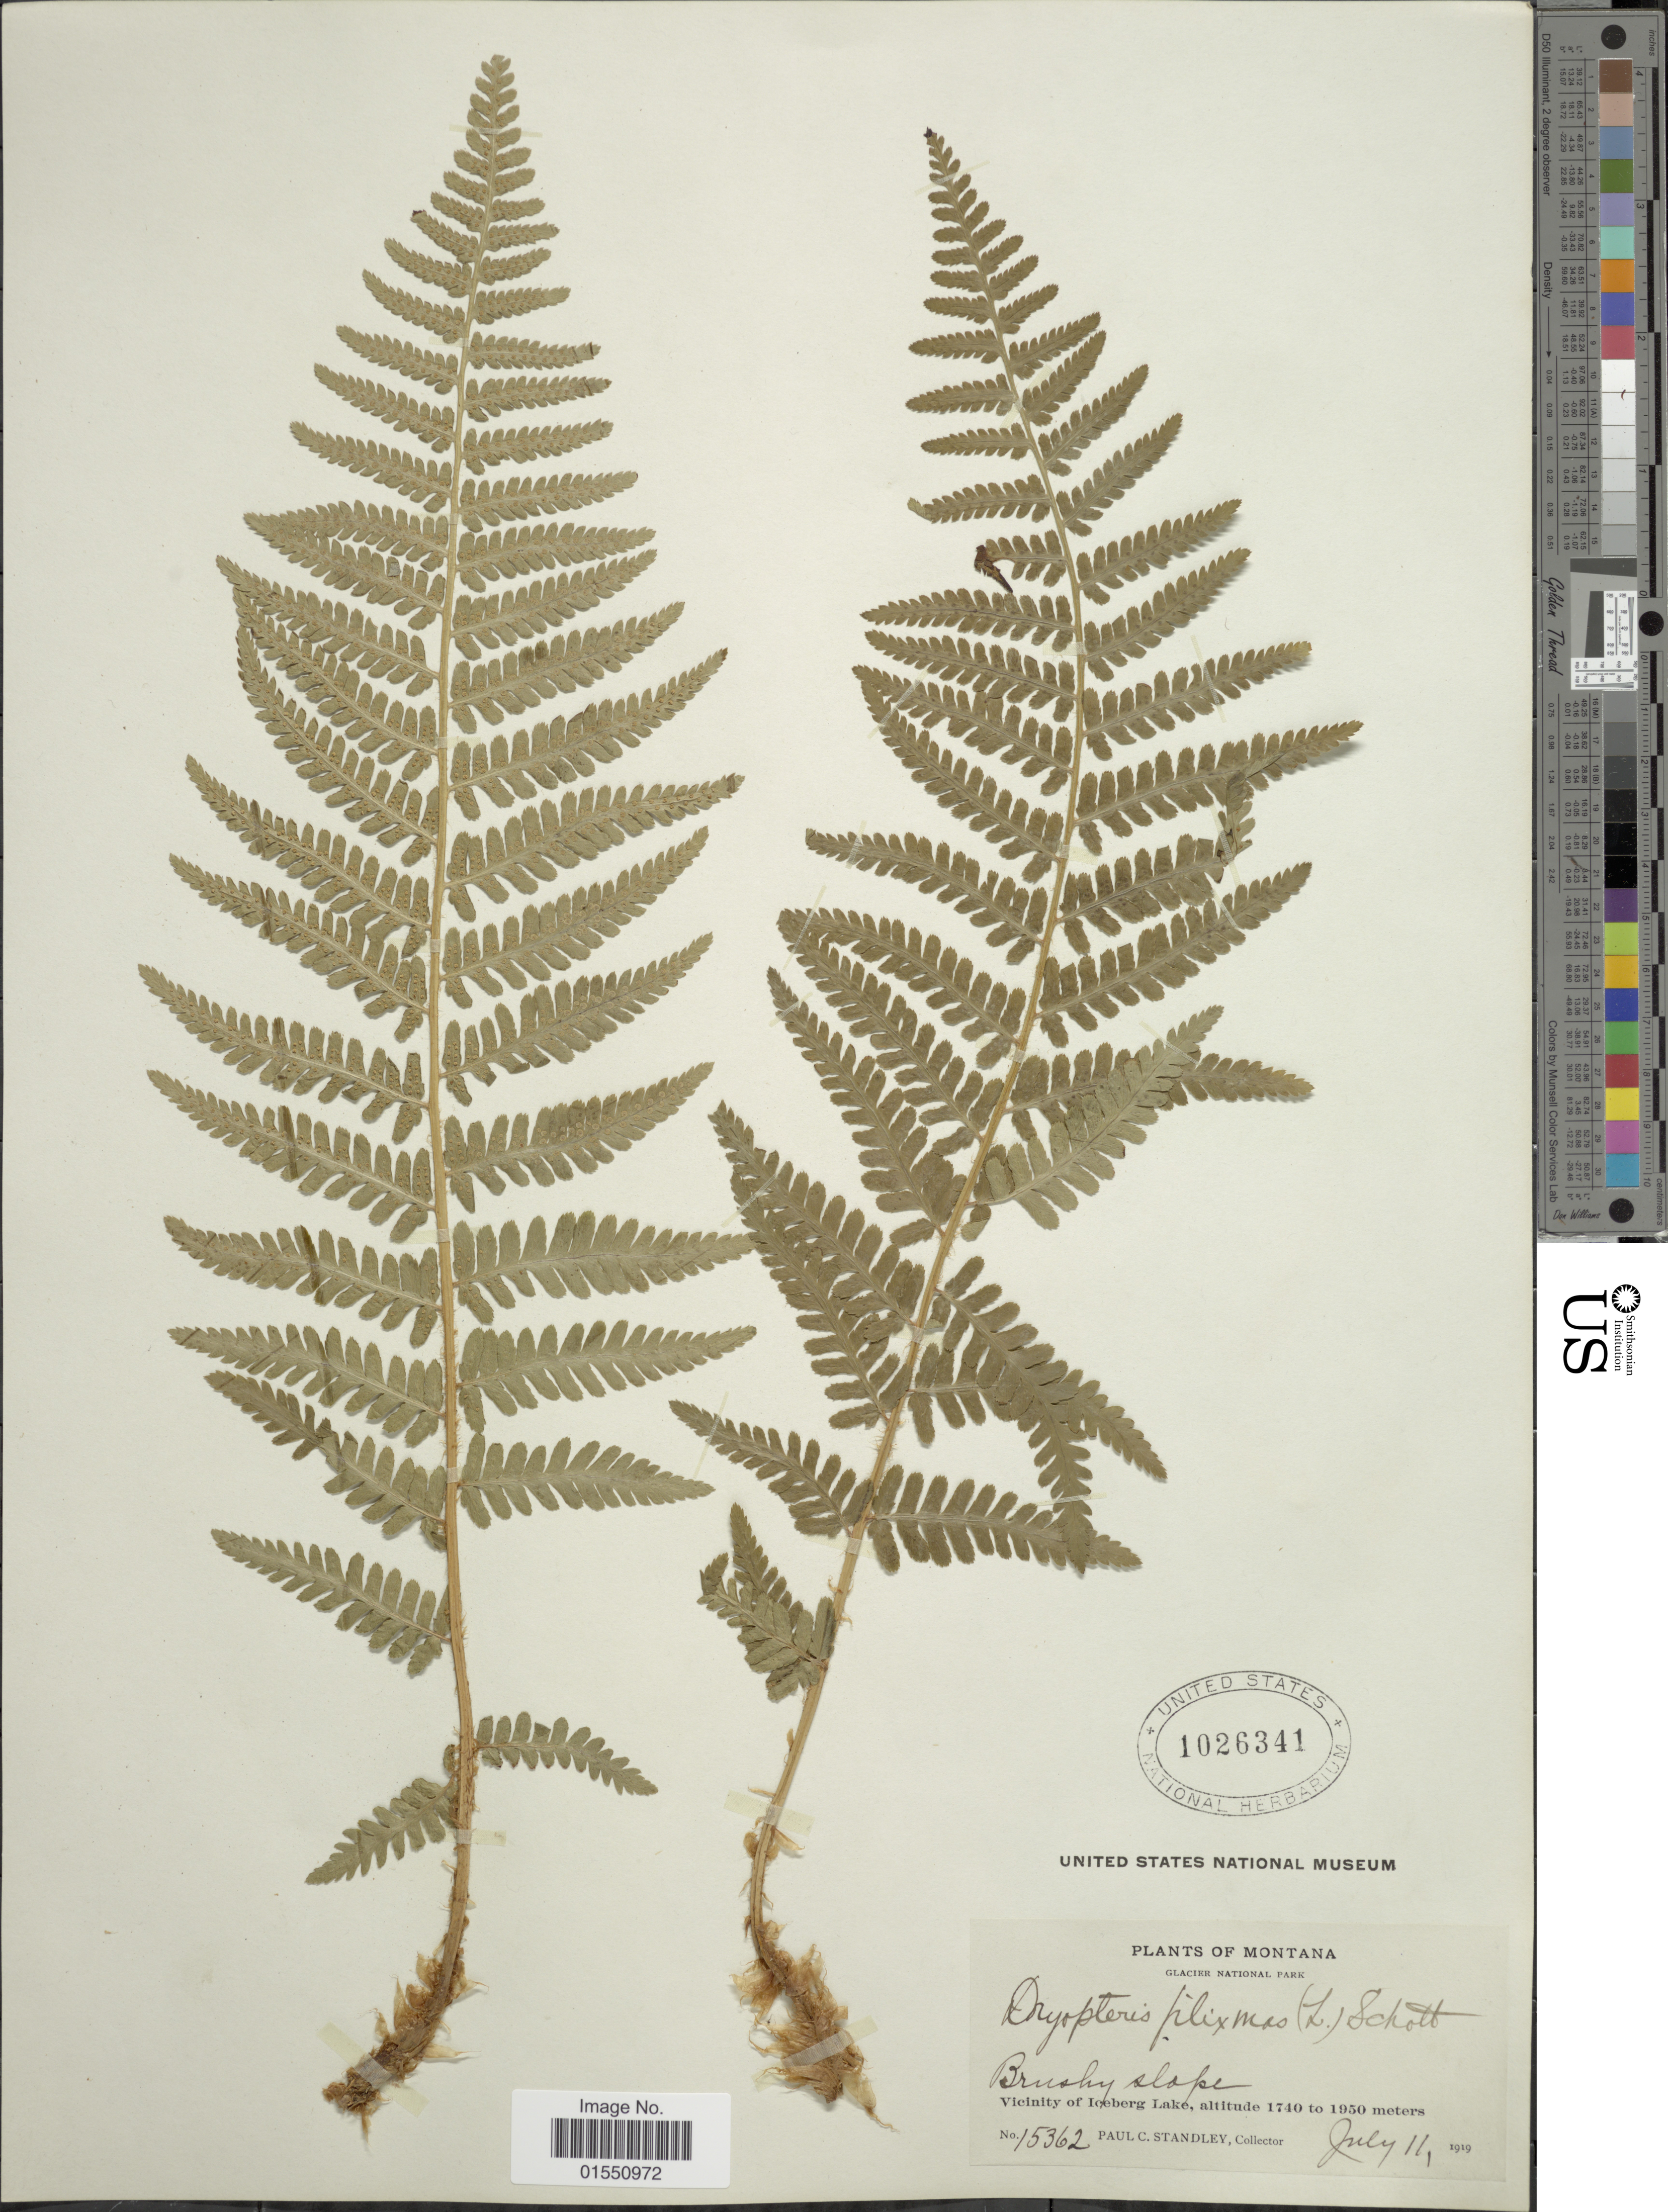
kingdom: Plantae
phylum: Tracheophyta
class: Polypodiopsida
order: Polypodiales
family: Dryopteridaceae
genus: Dryopteris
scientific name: Dryopteris filix-mas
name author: (L.) Schott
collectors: P. C. Standley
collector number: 15362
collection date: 1919-07-11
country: United States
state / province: Montana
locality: Glacier National Park. Vicinity of Iceberg Lake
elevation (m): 1740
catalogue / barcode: US 1026341